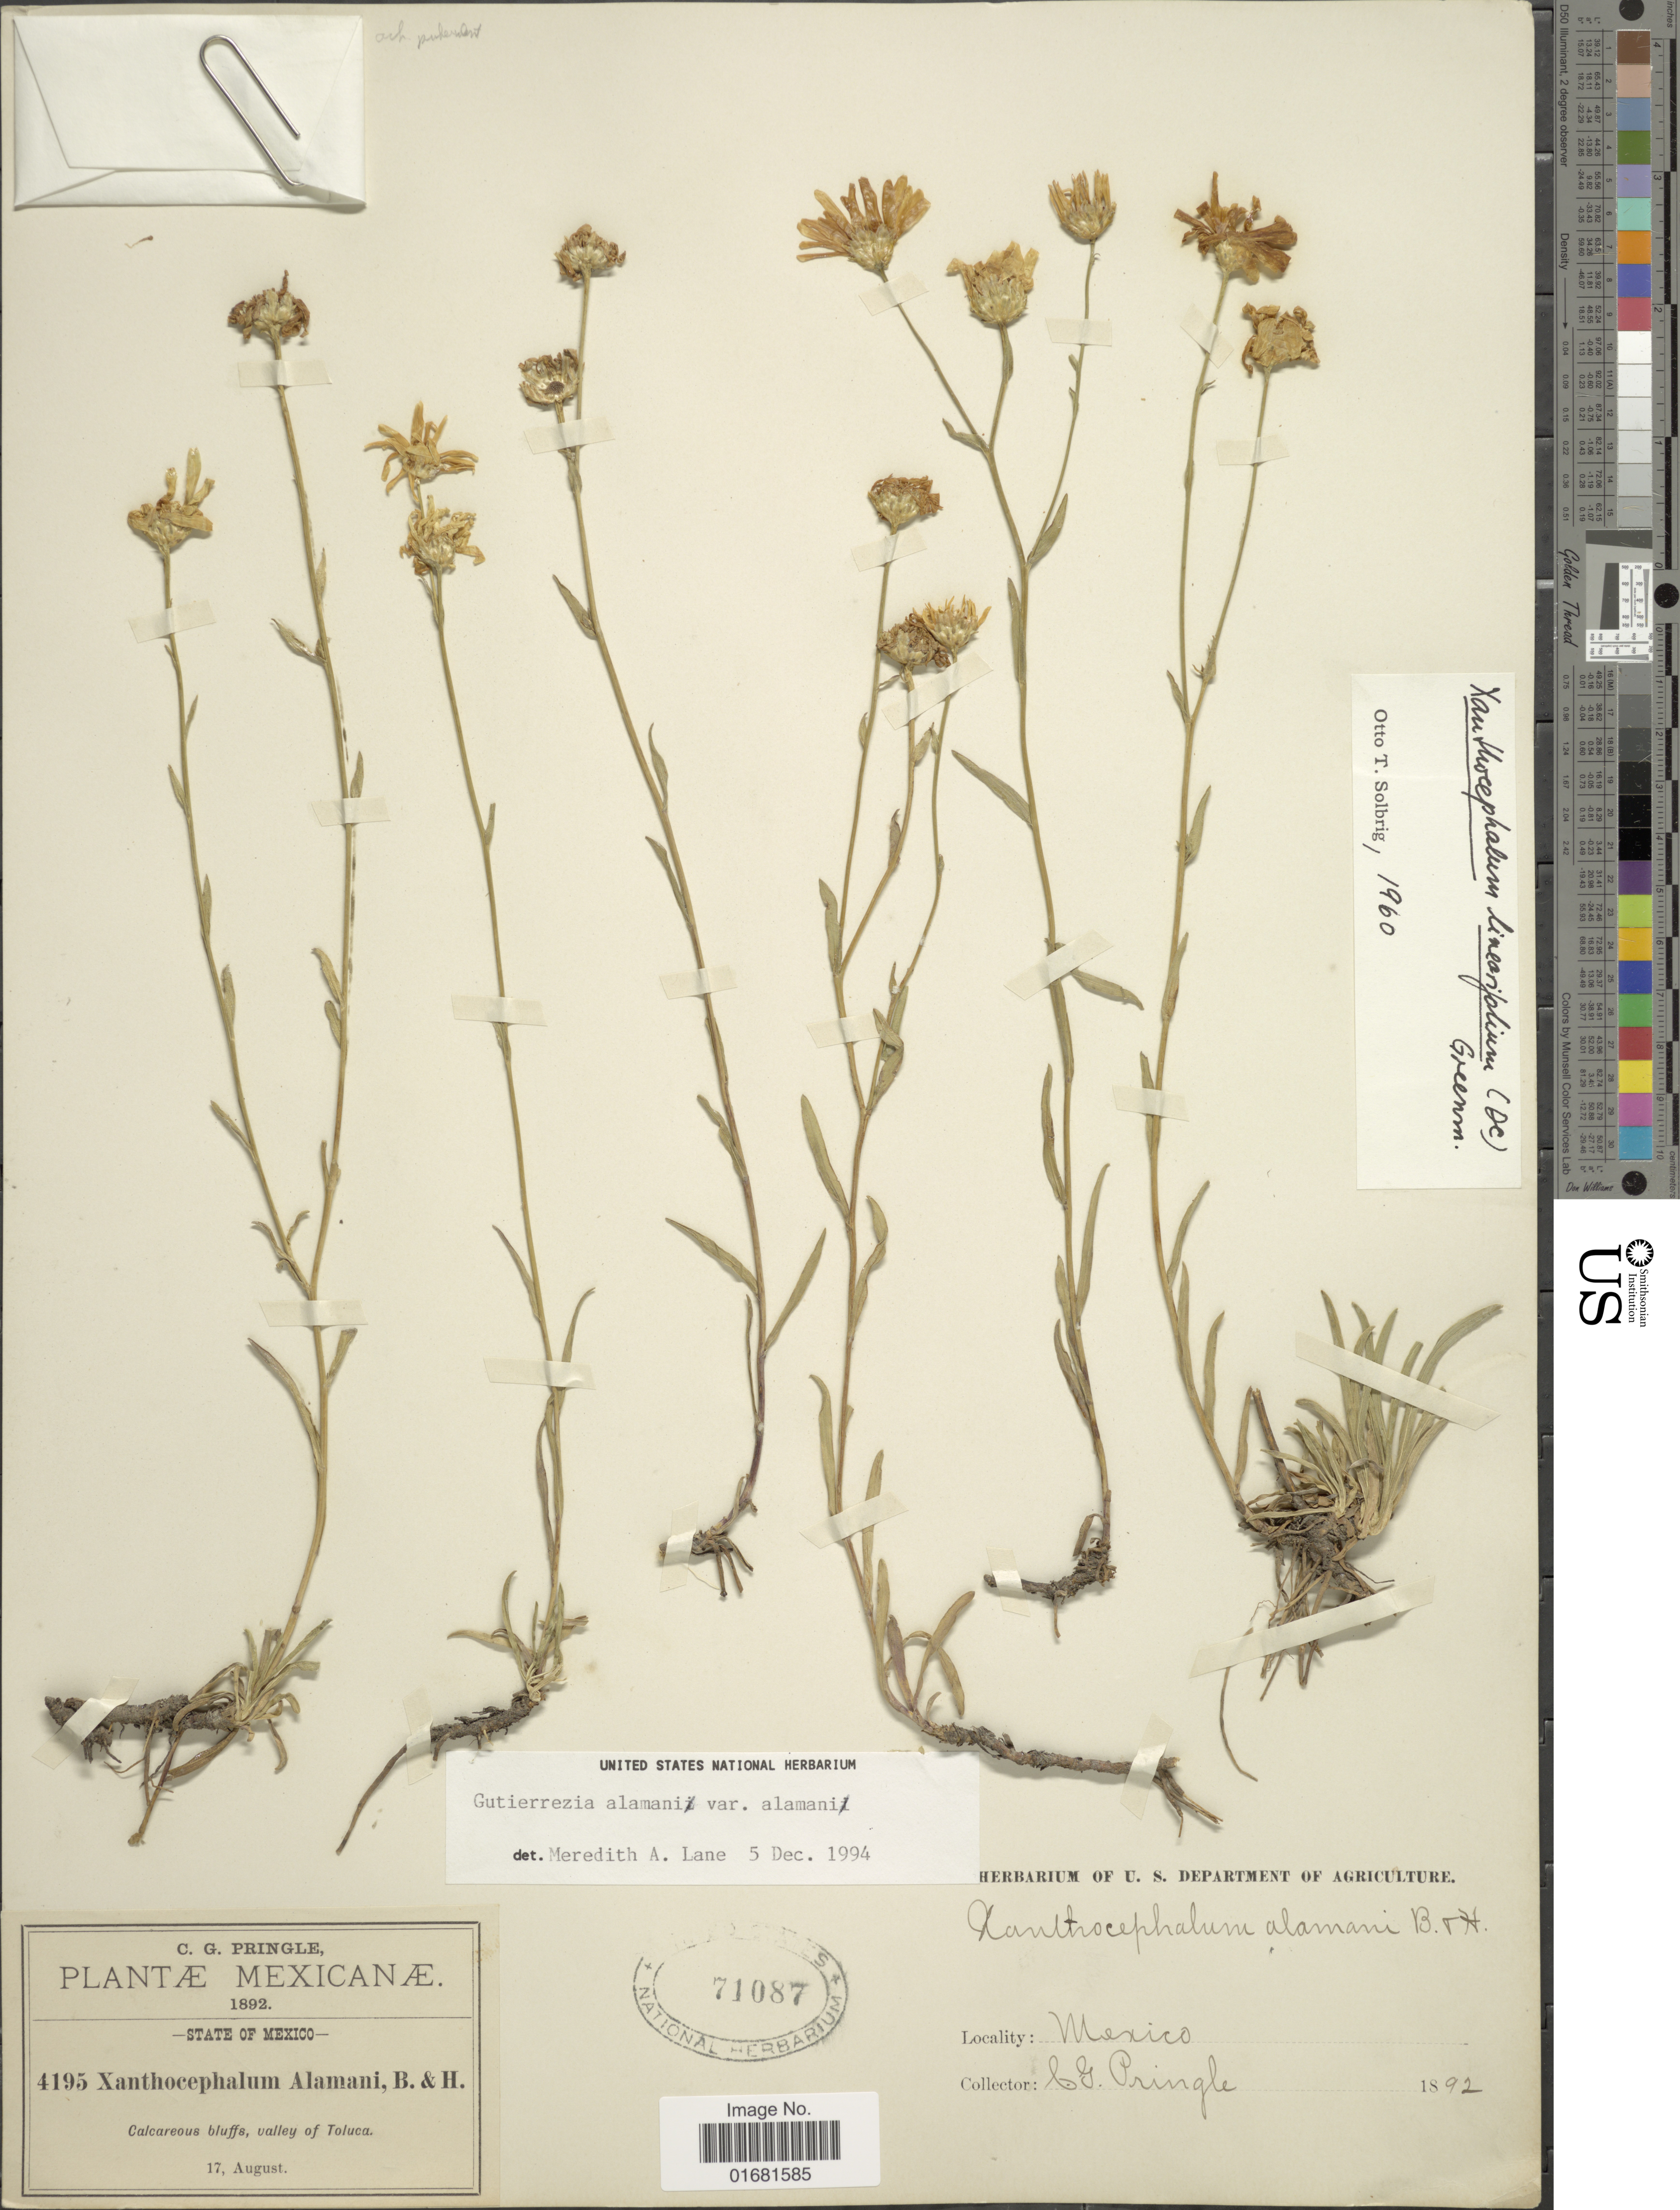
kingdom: Plantae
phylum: Tracheophyta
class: Magnoliopsida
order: Asterales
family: Asteraceae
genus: Gutierrezia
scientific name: Gutierrezia alamanii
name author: A. Gray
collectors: C. G. Pringle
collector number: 4195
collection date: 1892-08-17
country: Mexico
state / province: México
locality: State of México. Calcareous bluffs, valley of Toluca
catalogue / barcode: US 71087